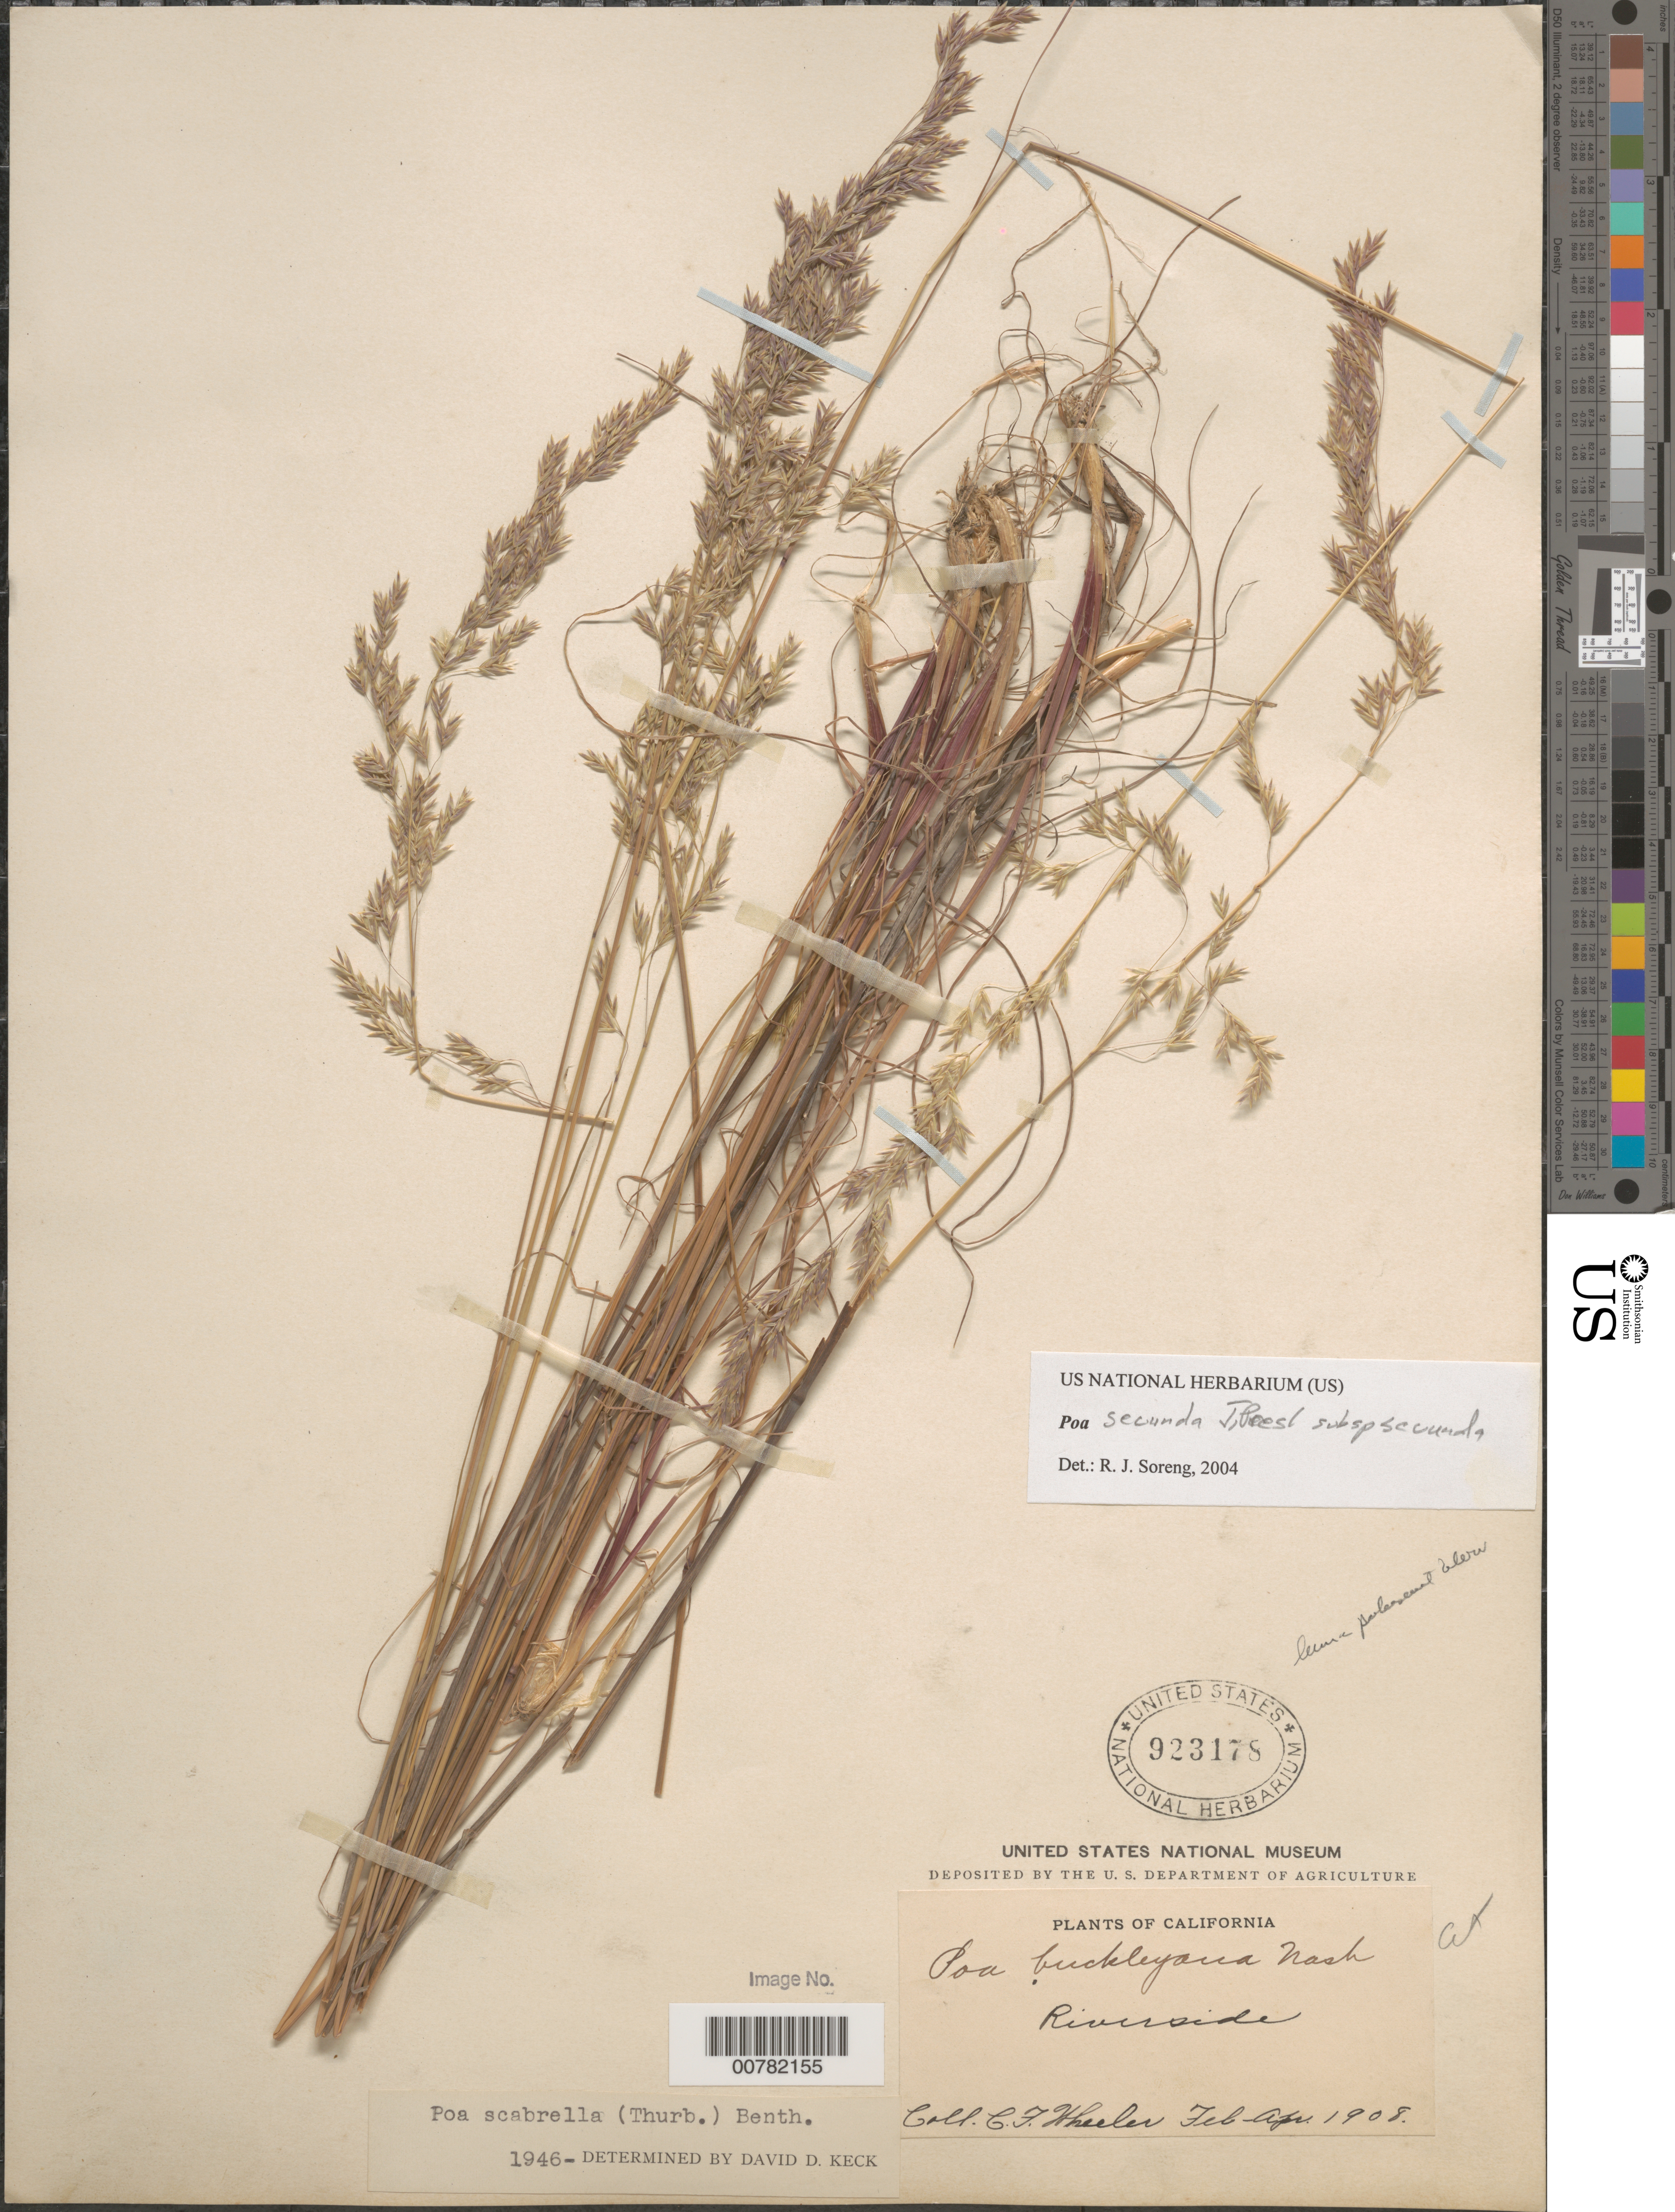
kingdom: Plantae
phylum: Tracheophyta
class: Liliopsida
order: Poales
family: Poaceae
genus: Poa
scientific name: Poa secunda subsp. secunda var. secunda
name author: J. Presl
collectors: C. Wheeler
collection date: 1908-02/1908-04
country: United States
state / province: California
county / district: Riverside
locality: Riverside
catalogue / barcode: US 923178